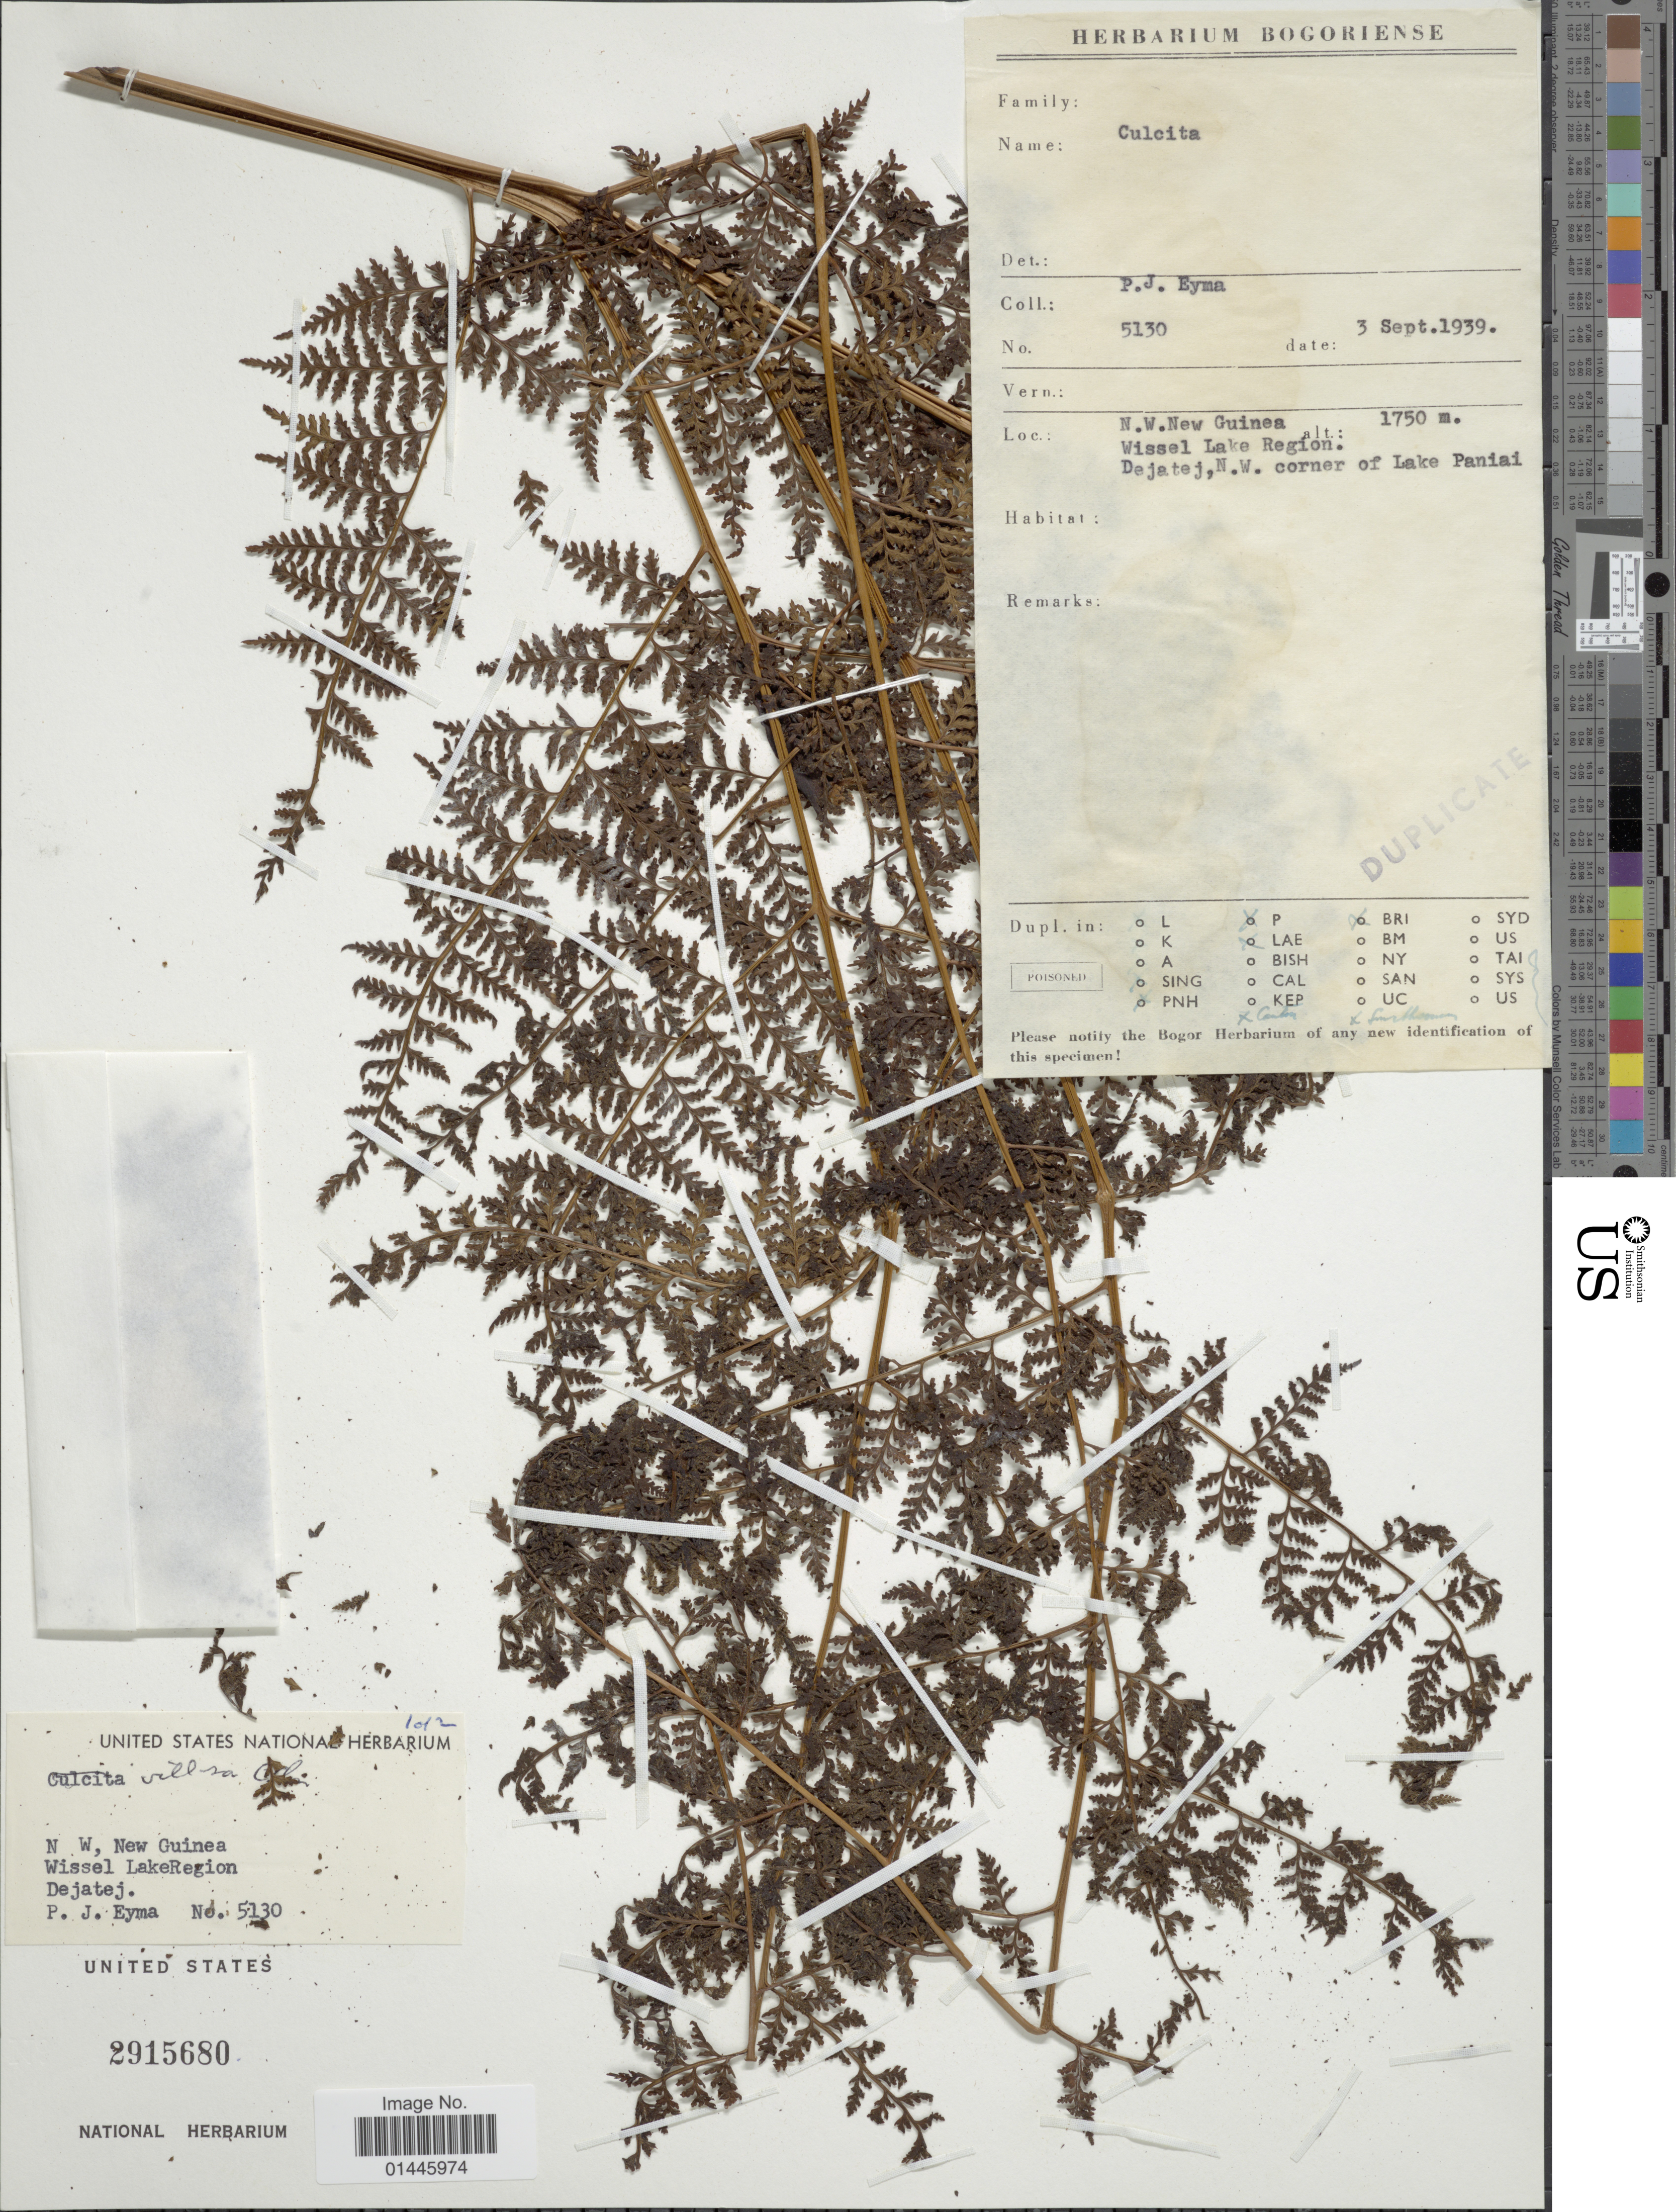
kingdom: Plantae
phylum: Tracheophyta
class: Polypodiopsida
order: Cyatheales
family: Dicksoniaceae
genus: Calochlaena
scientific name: Calochlaena villosa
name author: (C. Chr.) M.D. Turner & R.A. White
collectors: P. J. Eyma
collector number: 5130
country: Indonesia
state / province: Papua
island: New Guinea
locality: N.W, New Guinea, Wissel Lake Region, Dejatej.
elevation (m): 1750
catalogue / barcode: US 2915680